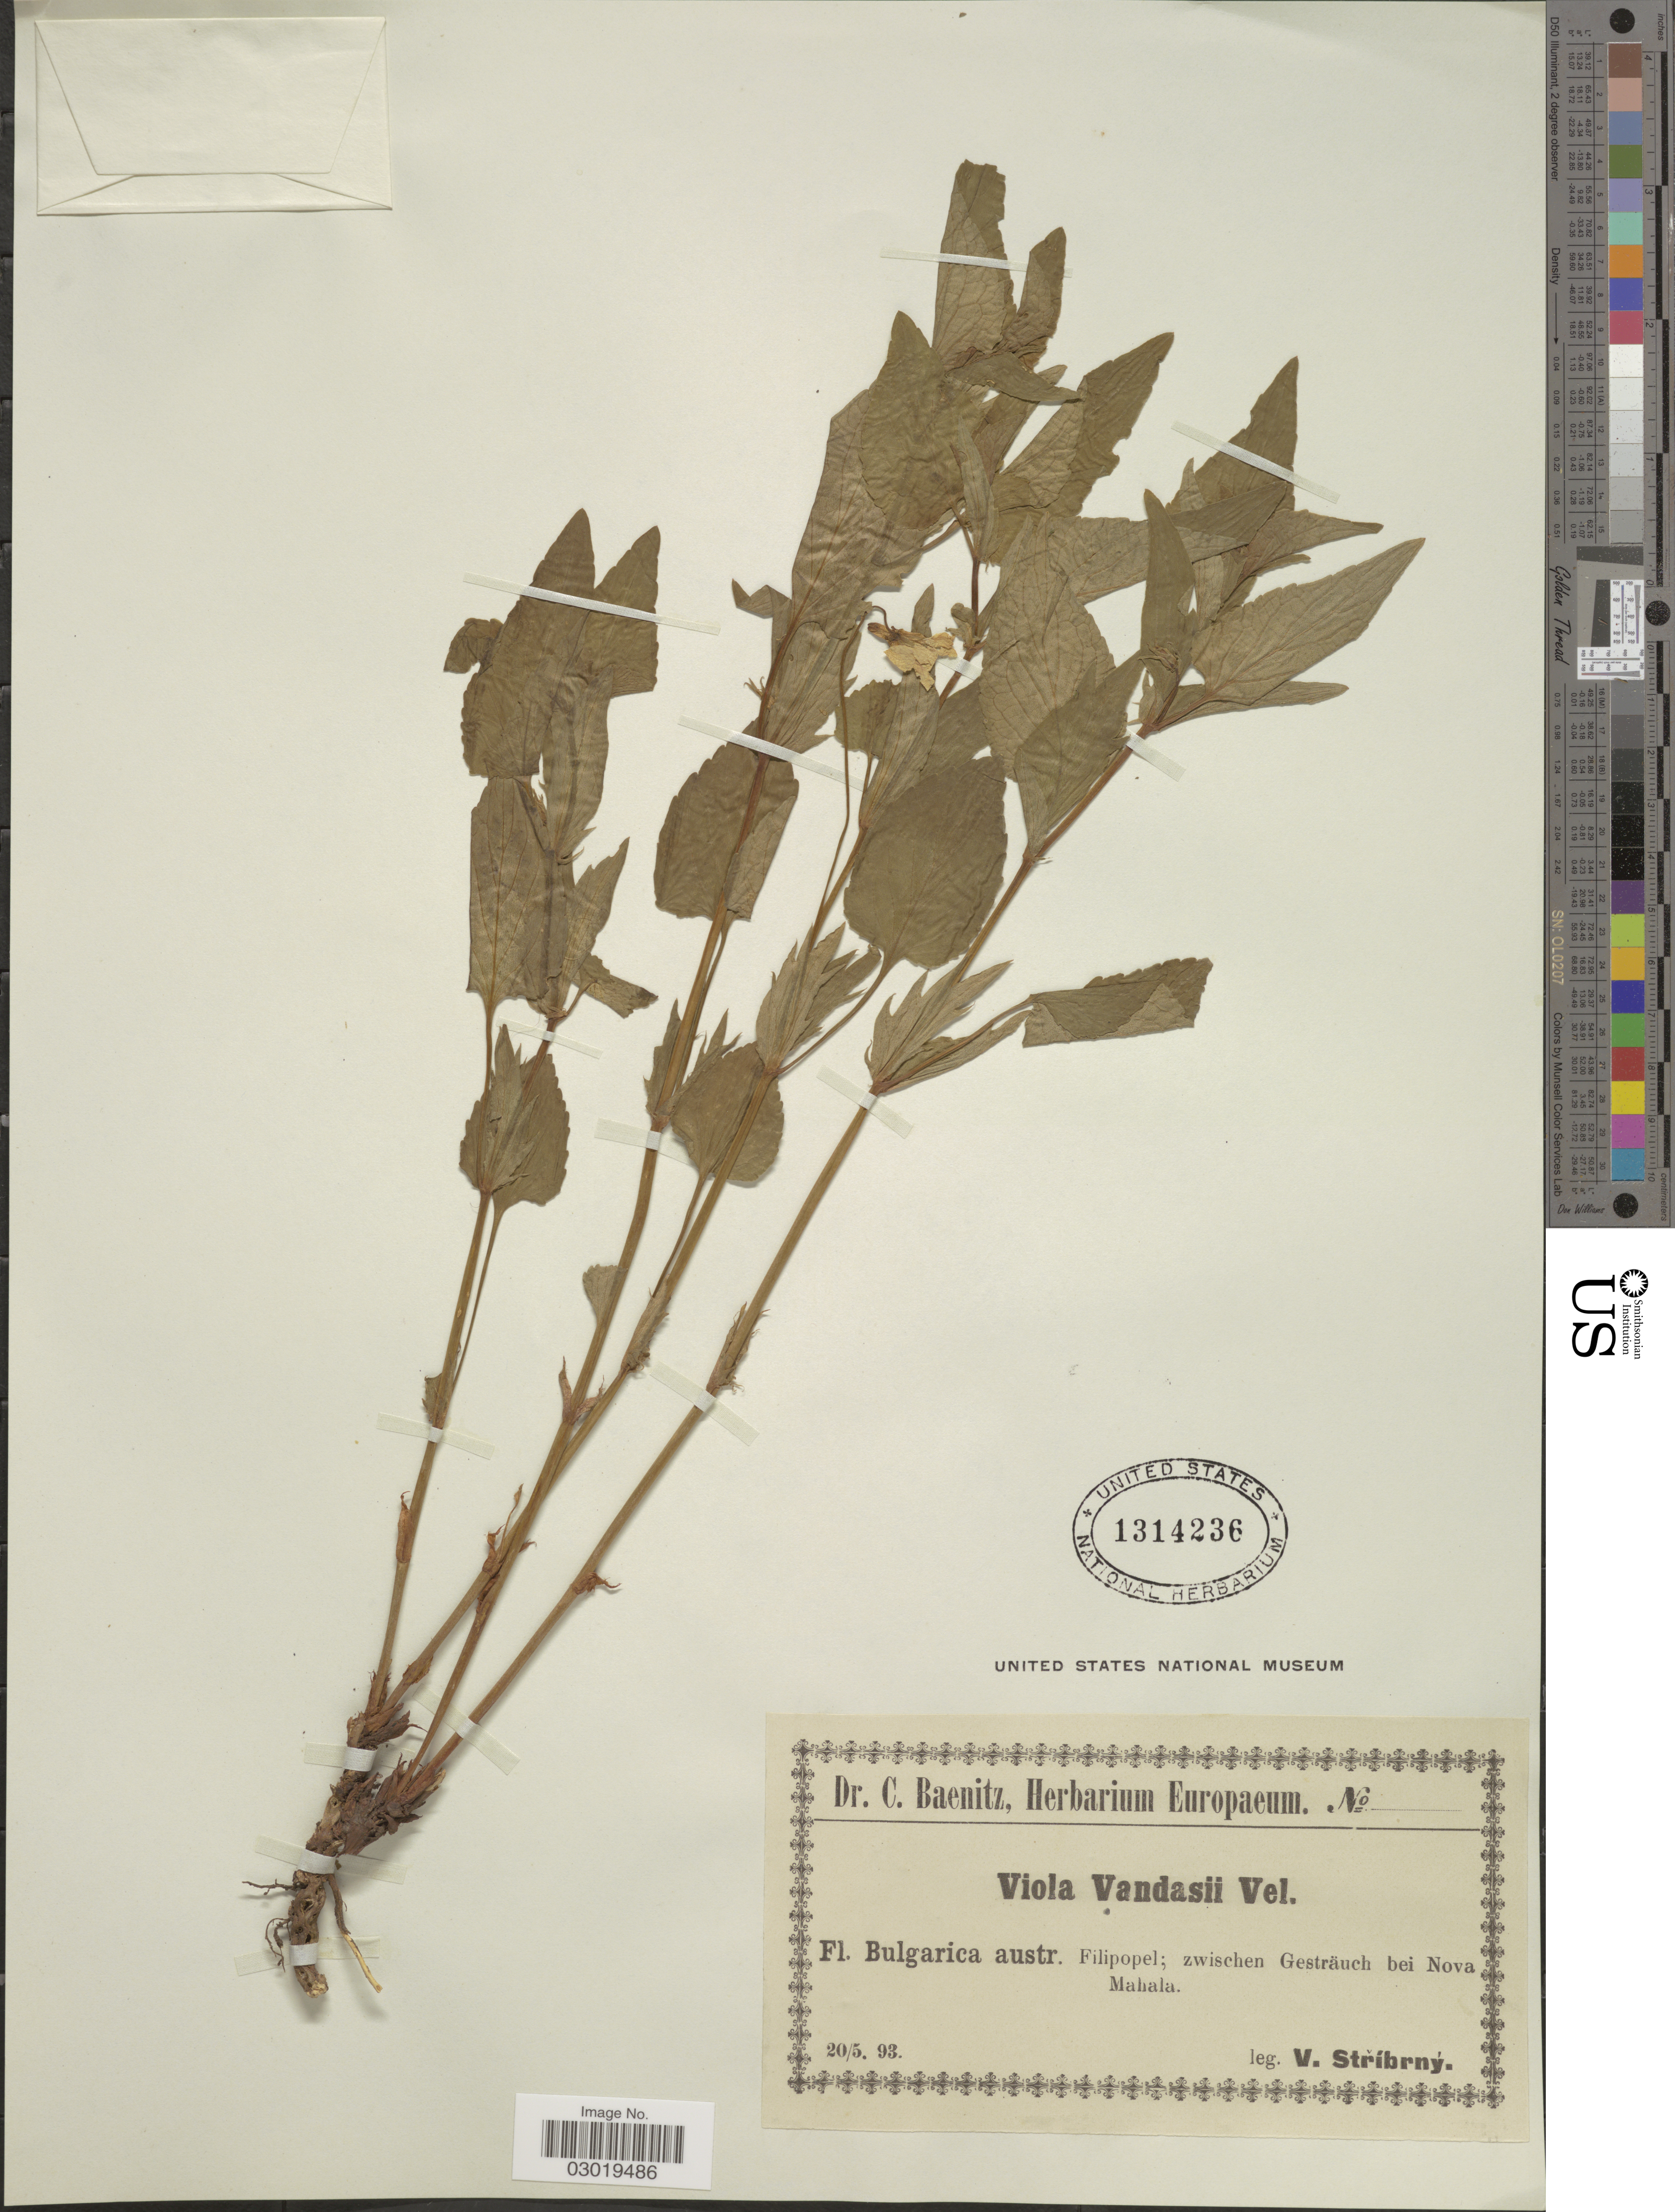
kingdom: Plantae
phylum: Tracheophyta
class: Magnoliopsida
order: Malpighiales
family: Violaceae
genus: Viola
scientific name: Viola vandasii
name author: Velen.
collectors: V. Stribrny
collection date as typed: Transcribed d/m/y: 20/5/93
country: Bulgaria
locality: Bulgarica austr. Filipopel; zwischen Gesträuch bei Nova Mahala.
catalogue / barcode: US 1314236